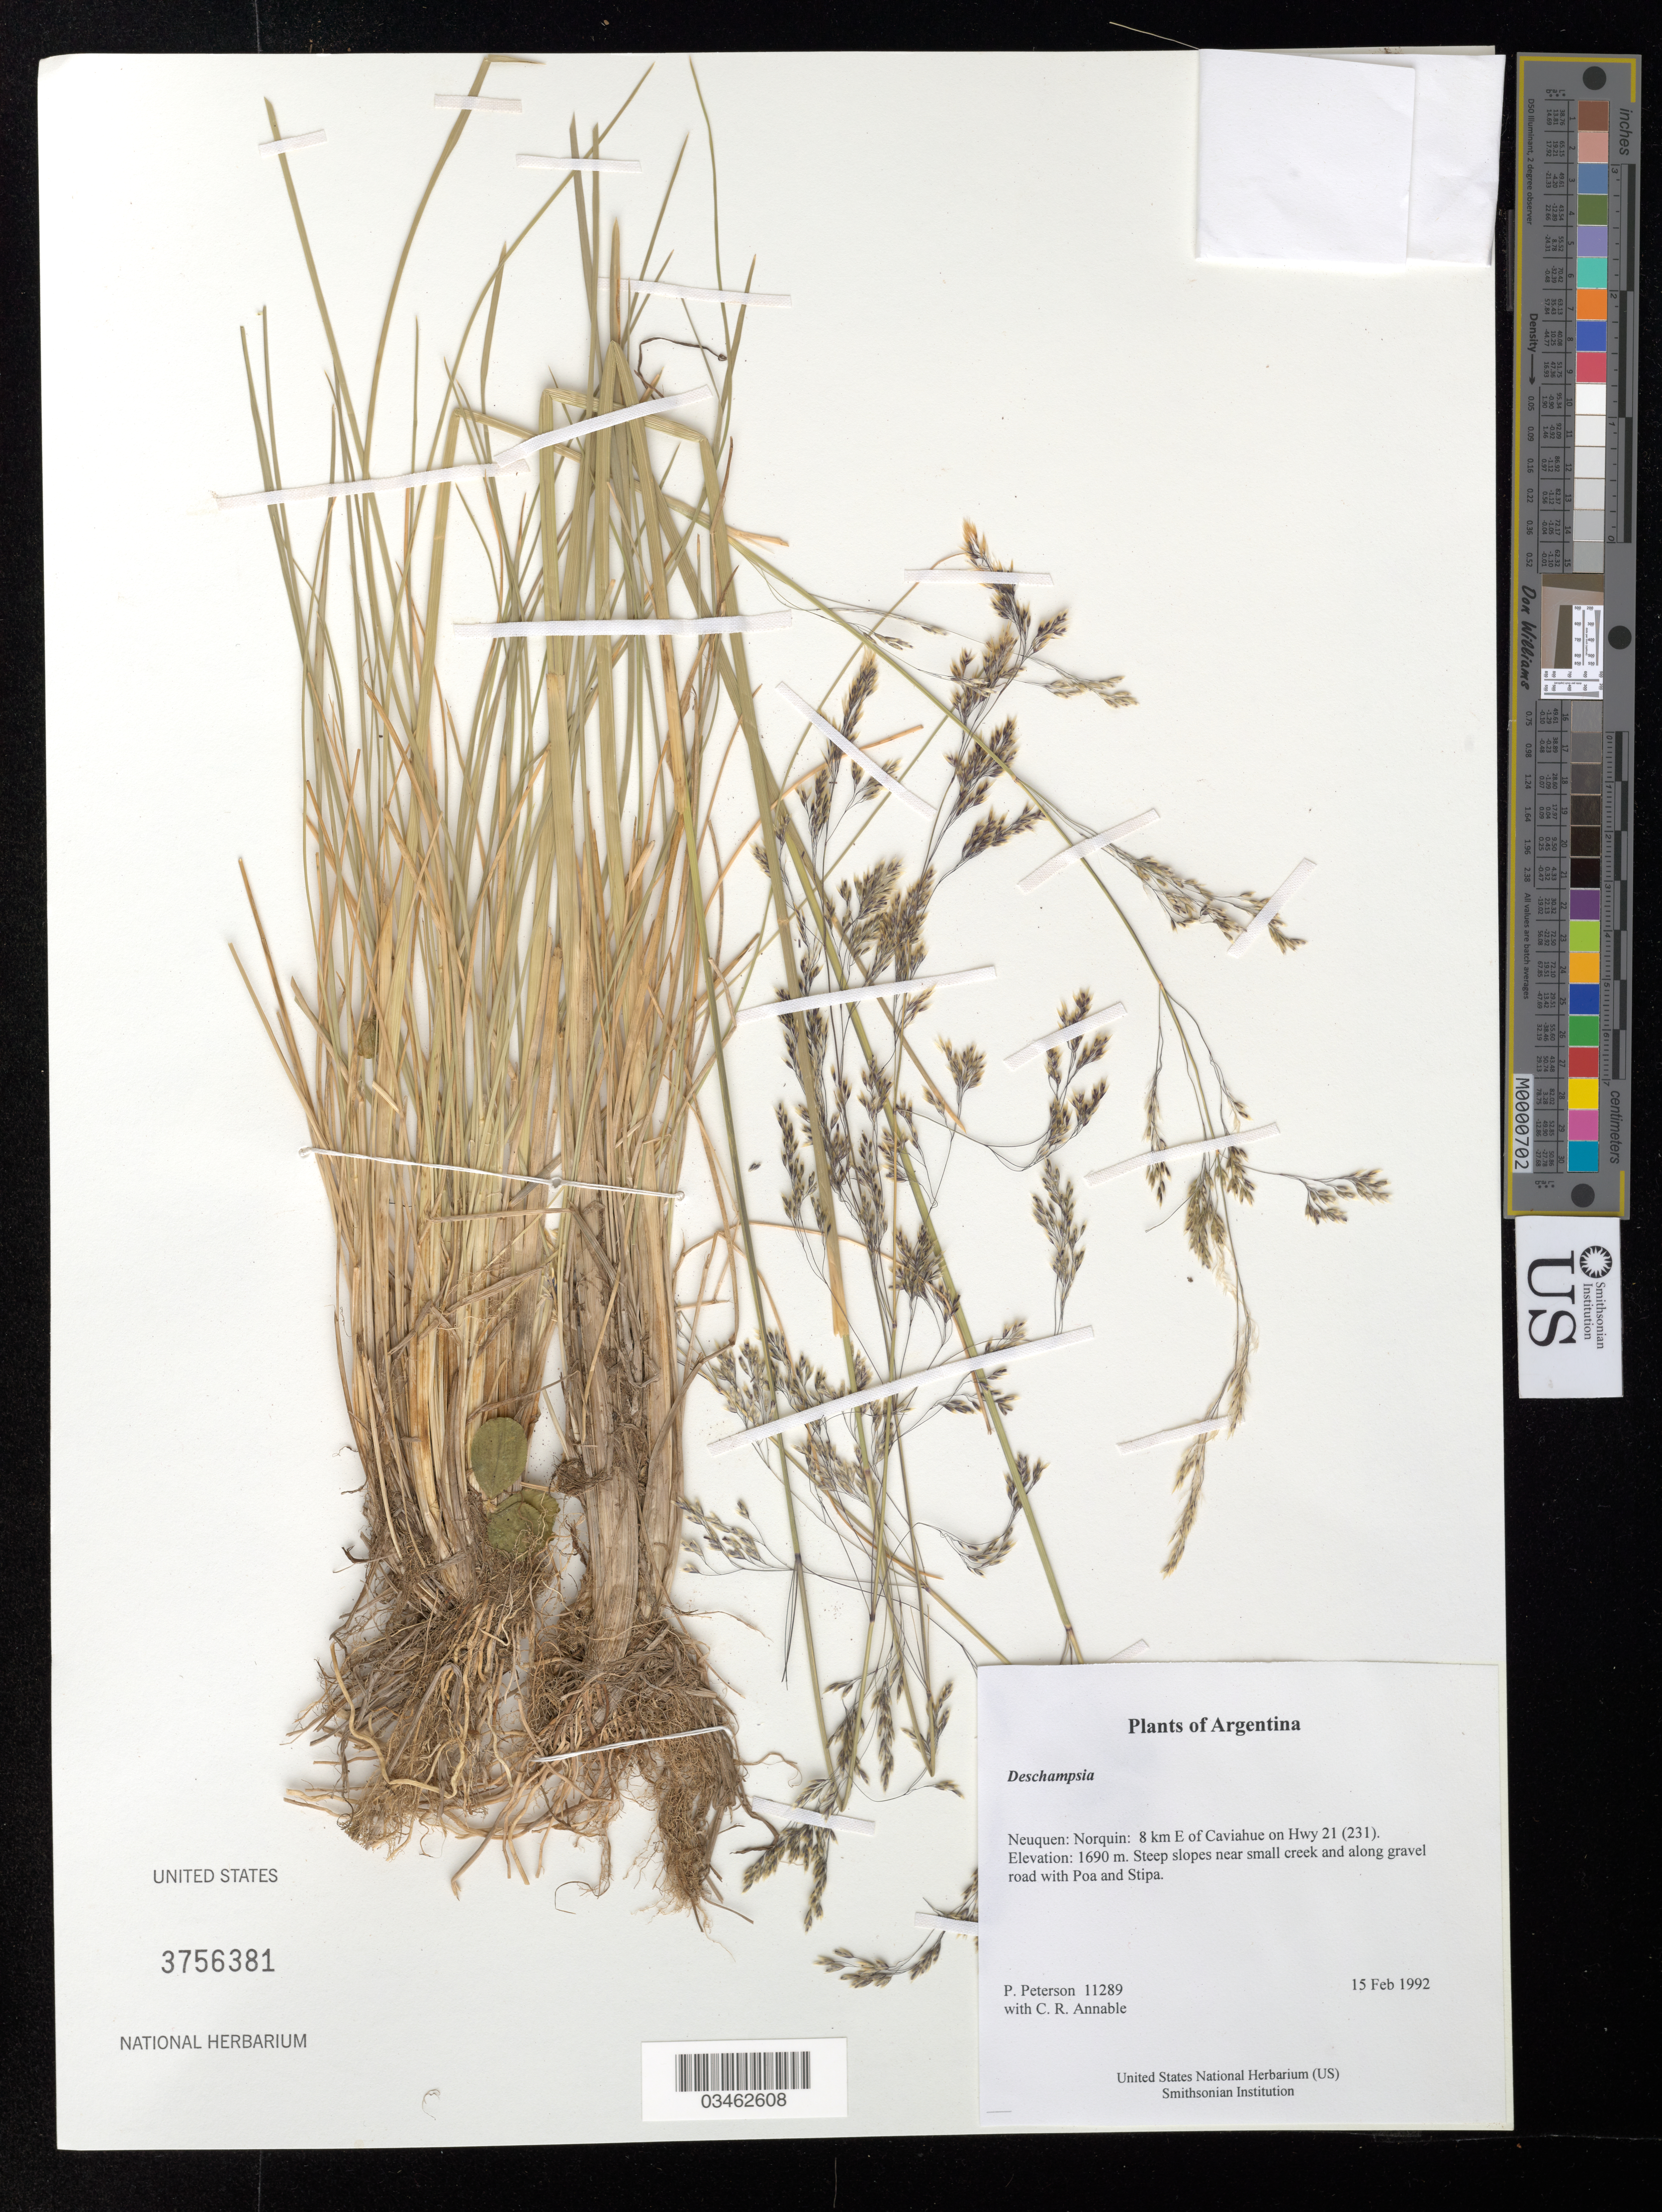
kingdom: Plantae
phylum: Tracheophyta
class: Liliopsida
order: Poales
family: Poaceae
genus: Deschampsia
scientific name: Deschampsia sp.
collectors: P. M. Peterson & C. R. Annable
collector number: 11289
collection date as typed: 15 Feb 1992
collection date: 1992-02-15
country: Argentina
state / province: Neuquen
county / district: Norquin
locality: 8 km E of Caviahue on Hwy 21 (231).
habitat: Steep slopes near small creek and along gravel road with Poa and Stipa.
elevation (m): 1690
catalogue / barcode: US 3756381